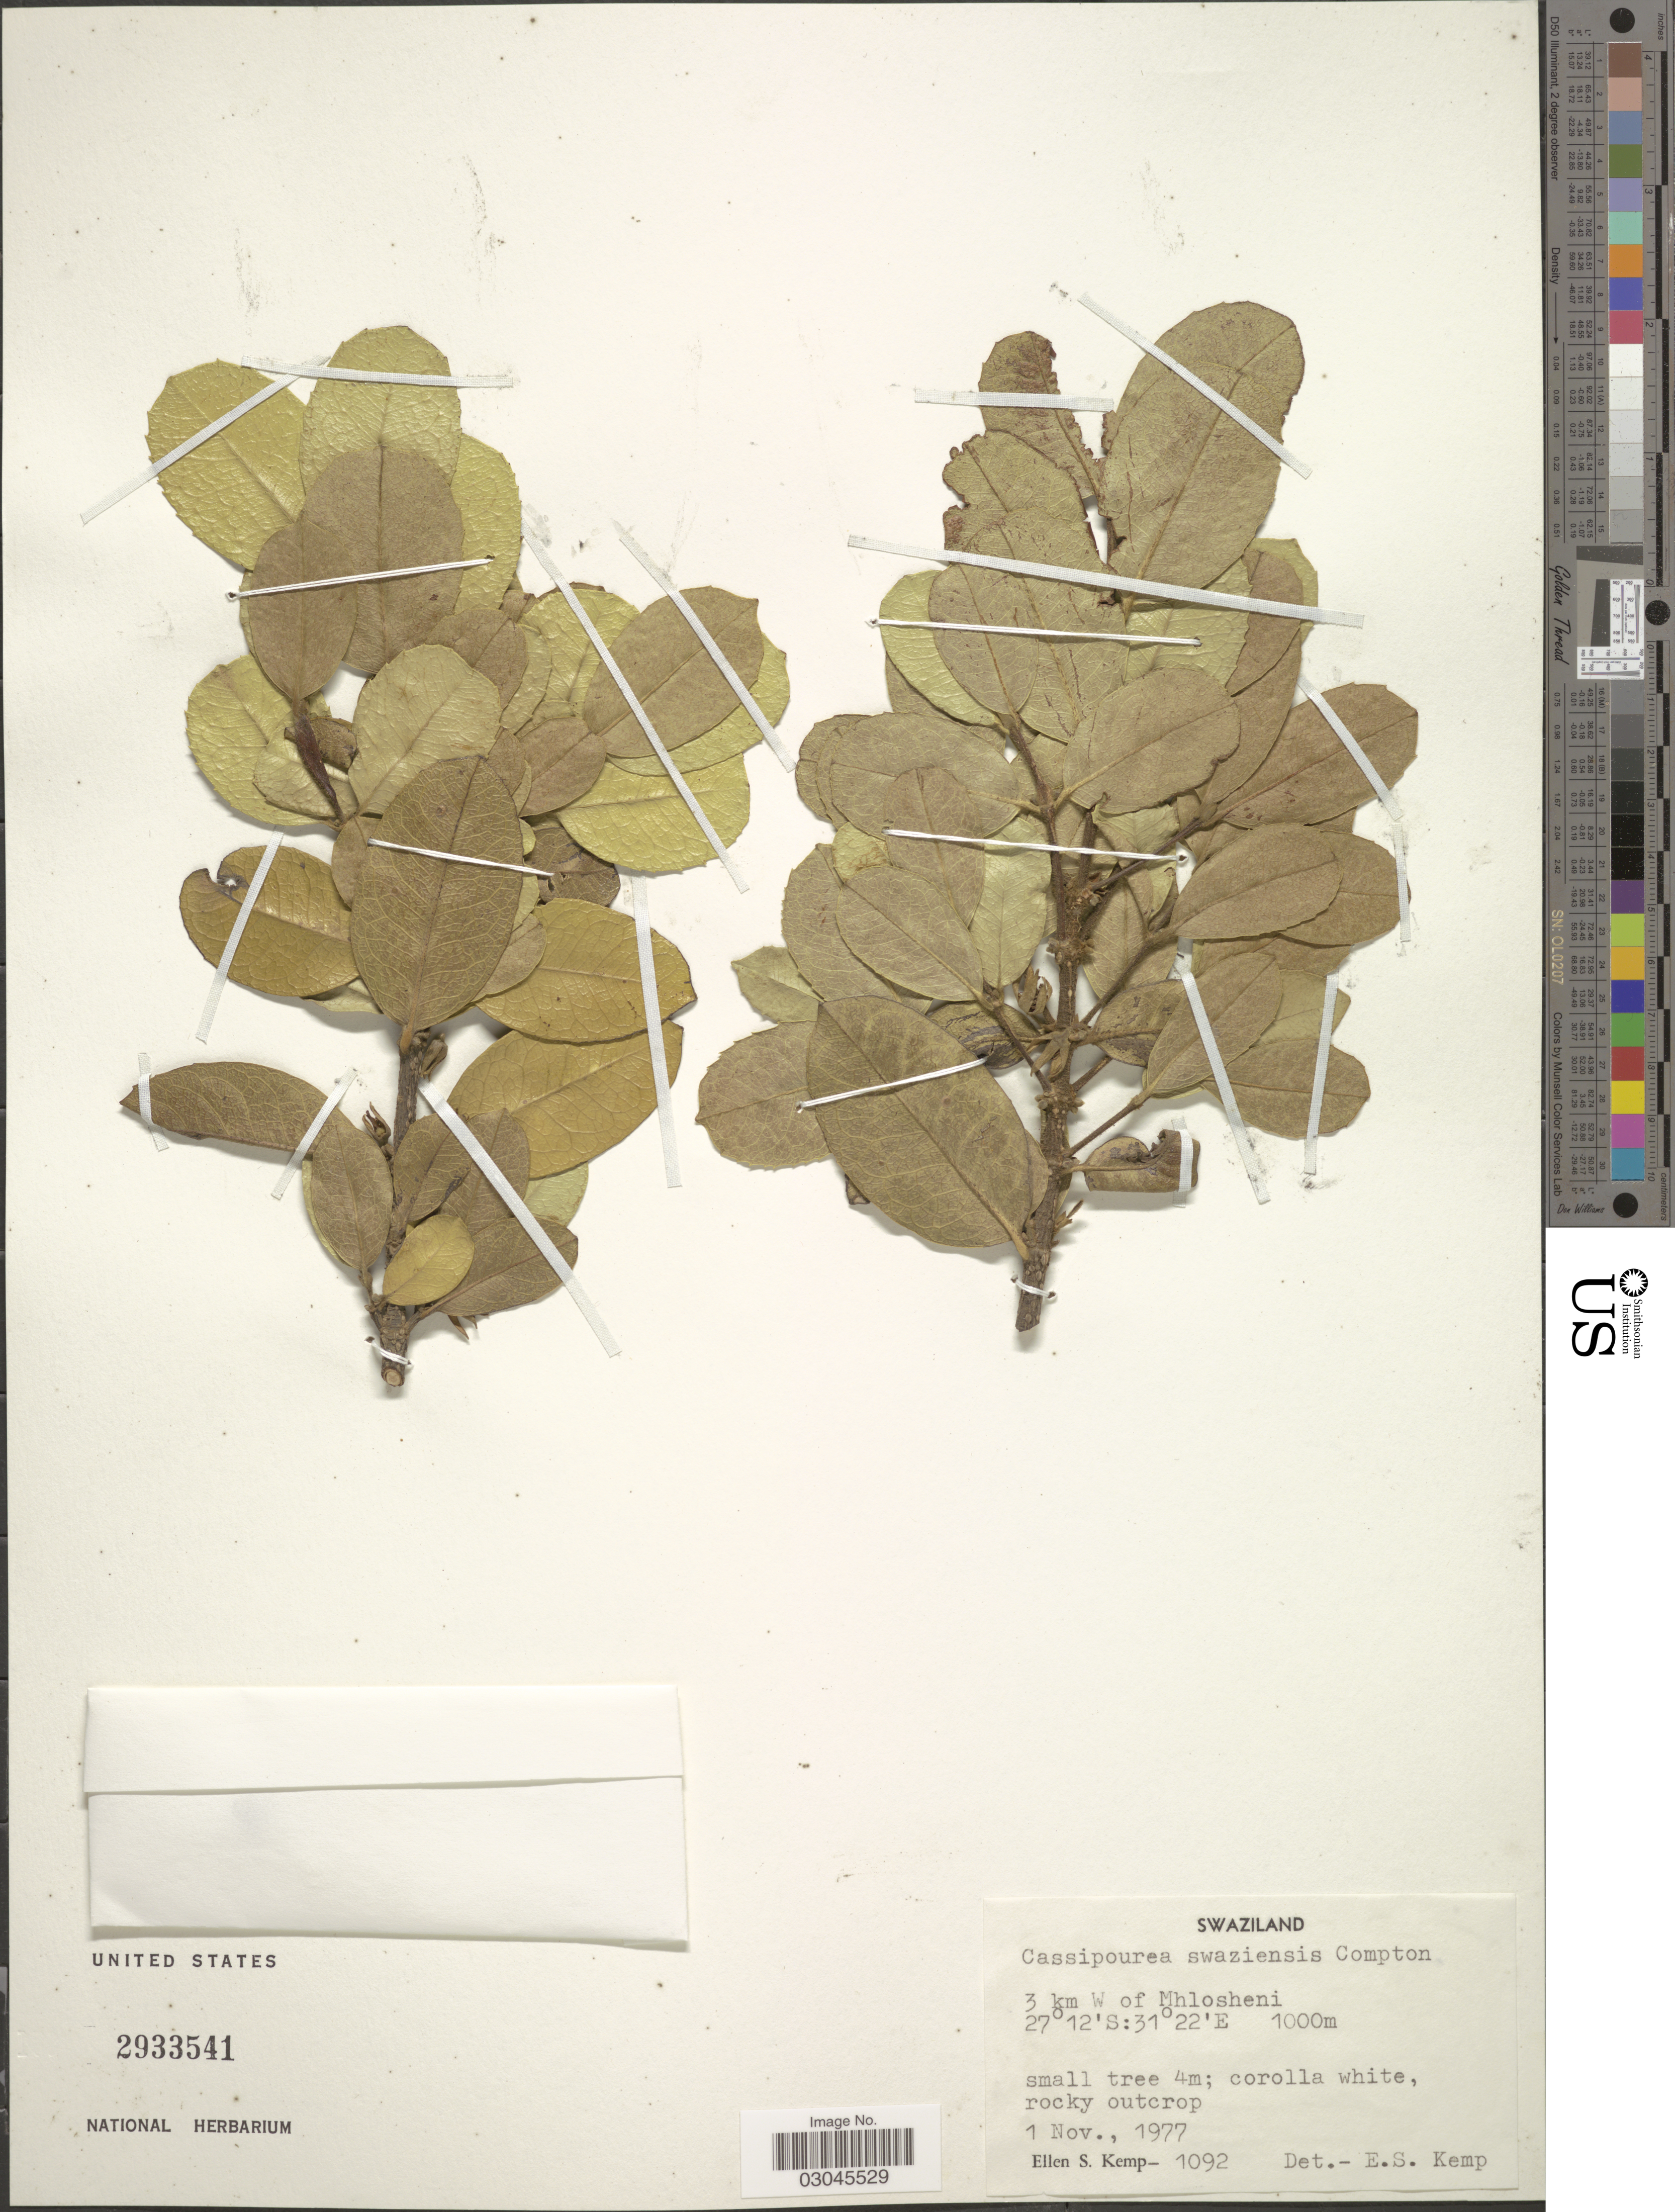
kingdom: Plantae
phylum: Tracheophyta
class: Magnoliopsida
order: Malpighiales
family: Rhizophoraceae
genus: Cassipourea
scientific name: Cassipourea swaziensis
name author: Compton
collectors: E. S. Kemp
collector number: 1092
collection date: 1977-11-01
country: Eswatini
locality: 3 km W of Mhlosheni.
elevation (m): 1000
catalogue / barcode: US 2933541